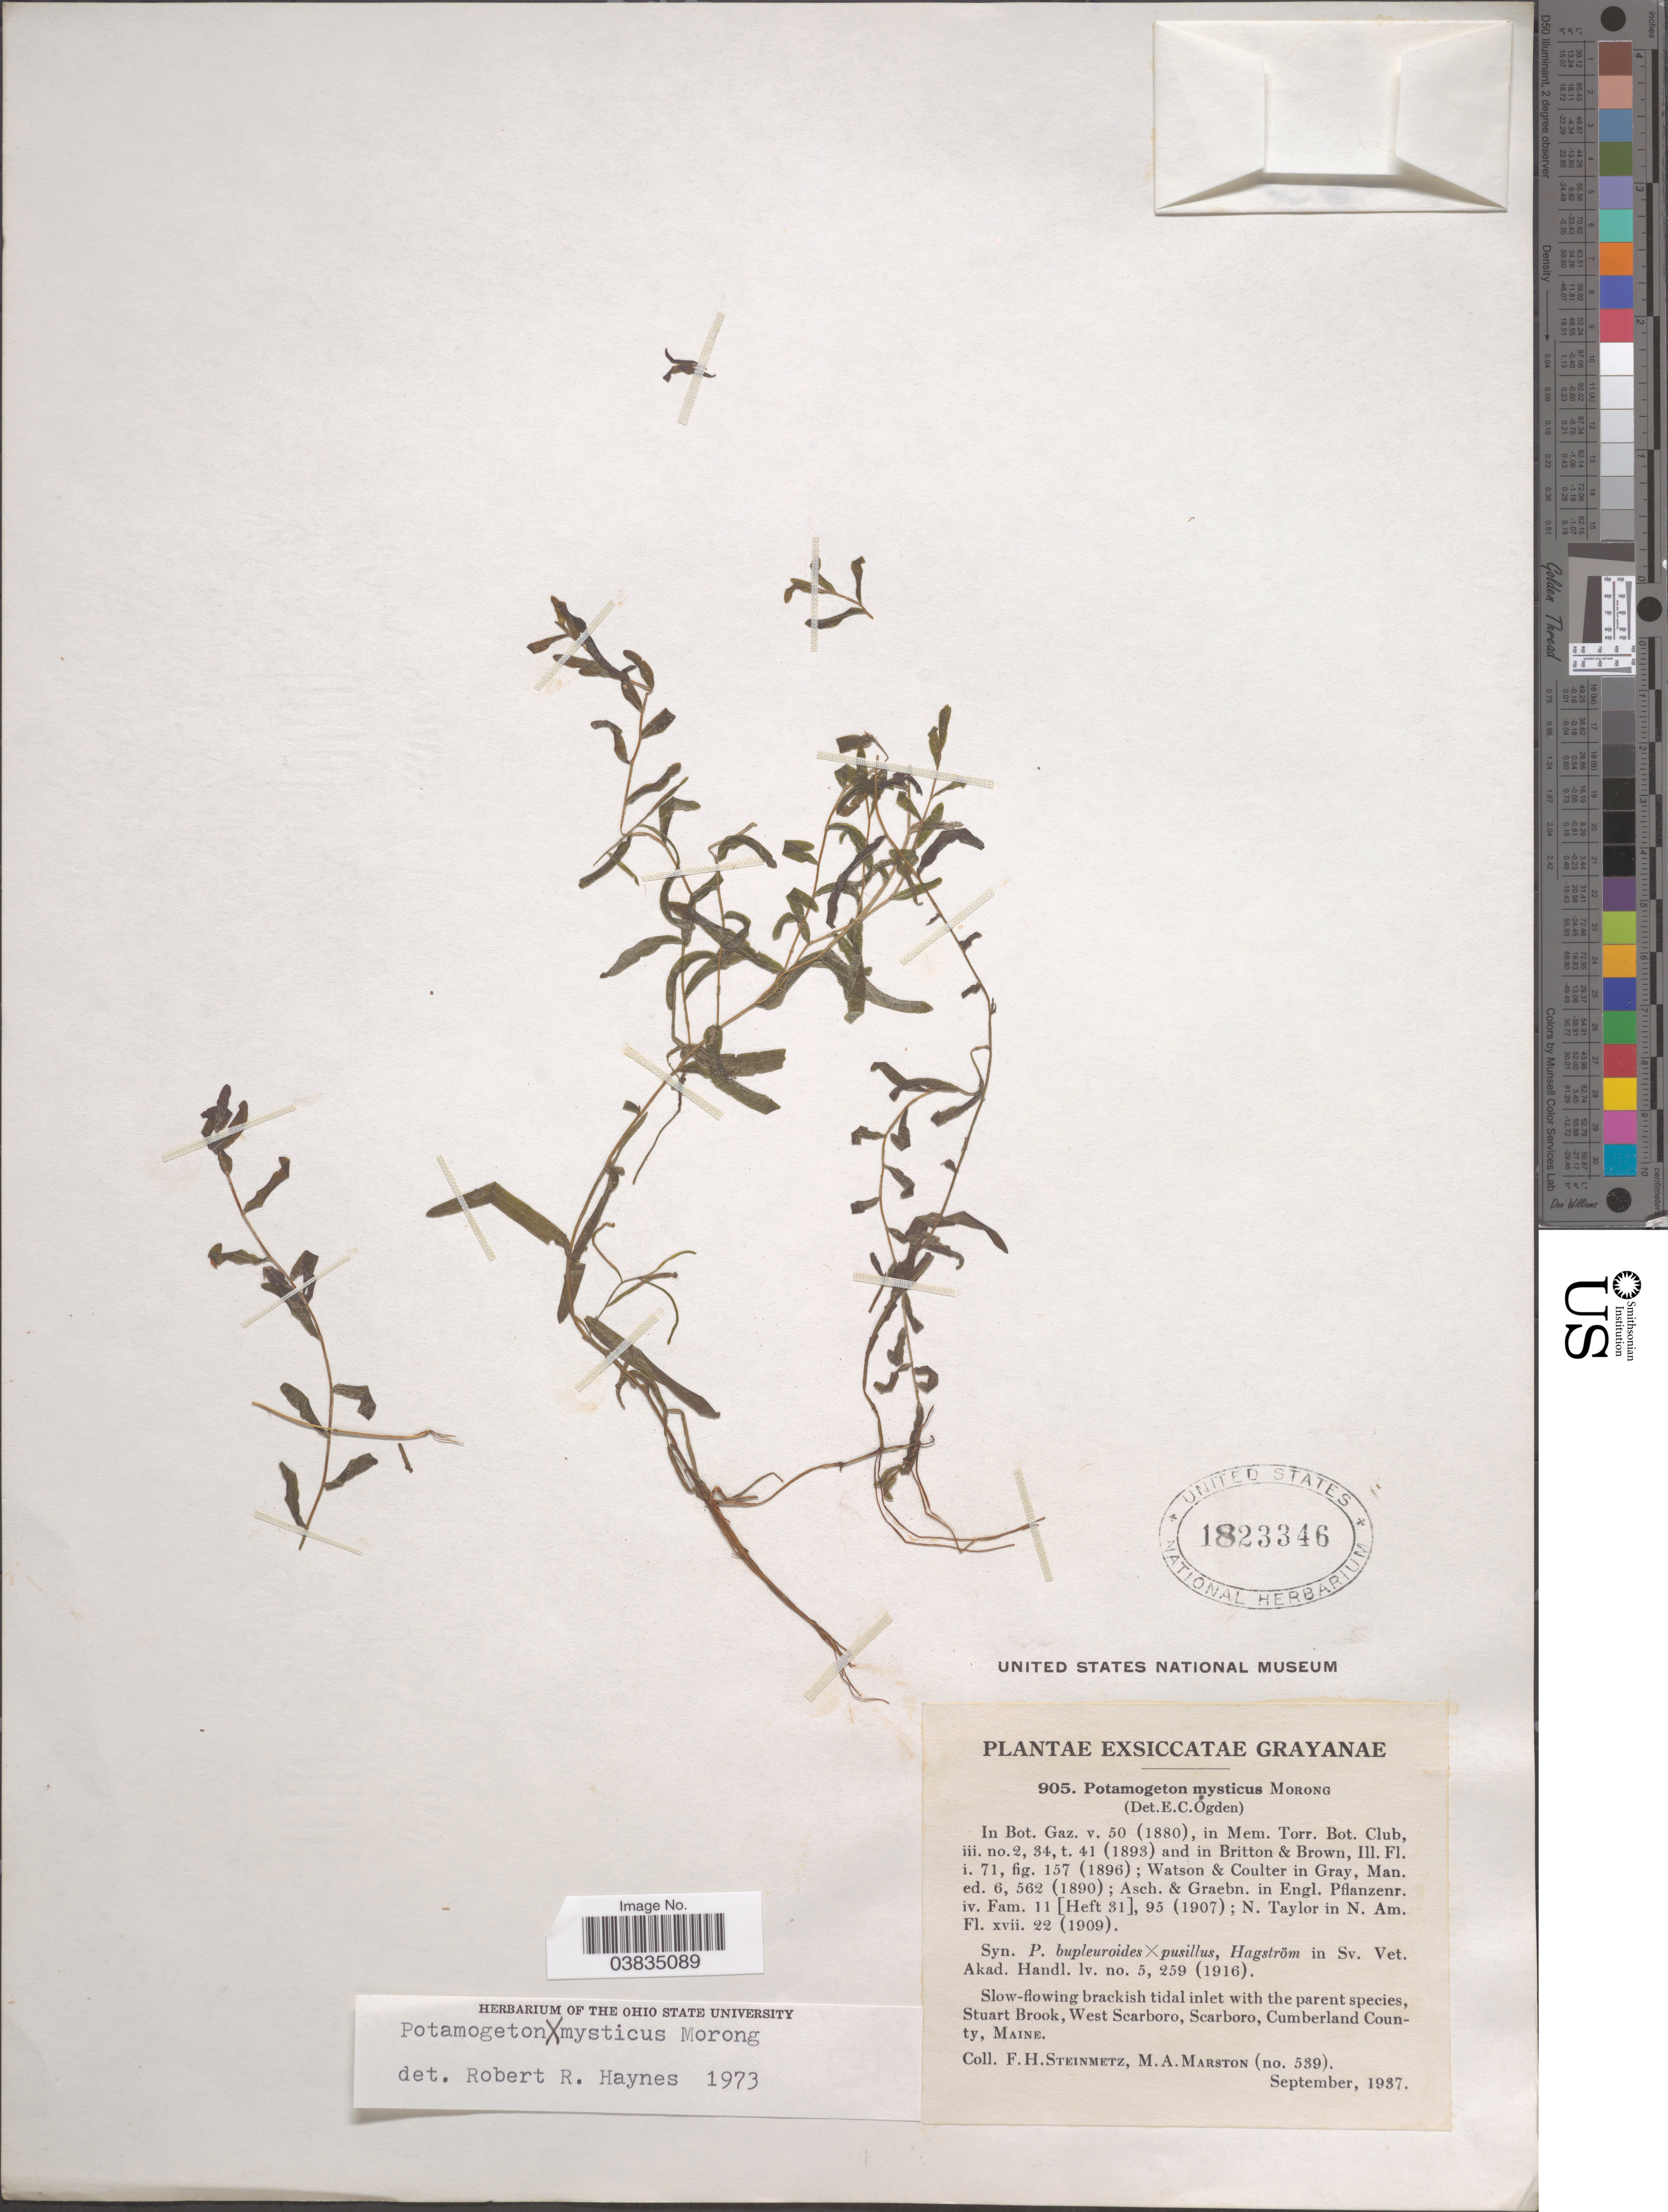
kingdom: Plantae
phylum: Tracheophyta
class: Liliopsida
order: Alismatales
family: Potamogetonaceae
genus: Potamogeton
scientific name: Potamogeton mysticus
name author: Morong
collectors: F. H. Steinmetz & M. Marston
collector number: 539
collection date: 1937-09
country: United States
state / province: Maine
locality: Stuart Brook, West Scarboro, Scarboro, Cumberland County.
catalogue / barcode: US 1823346